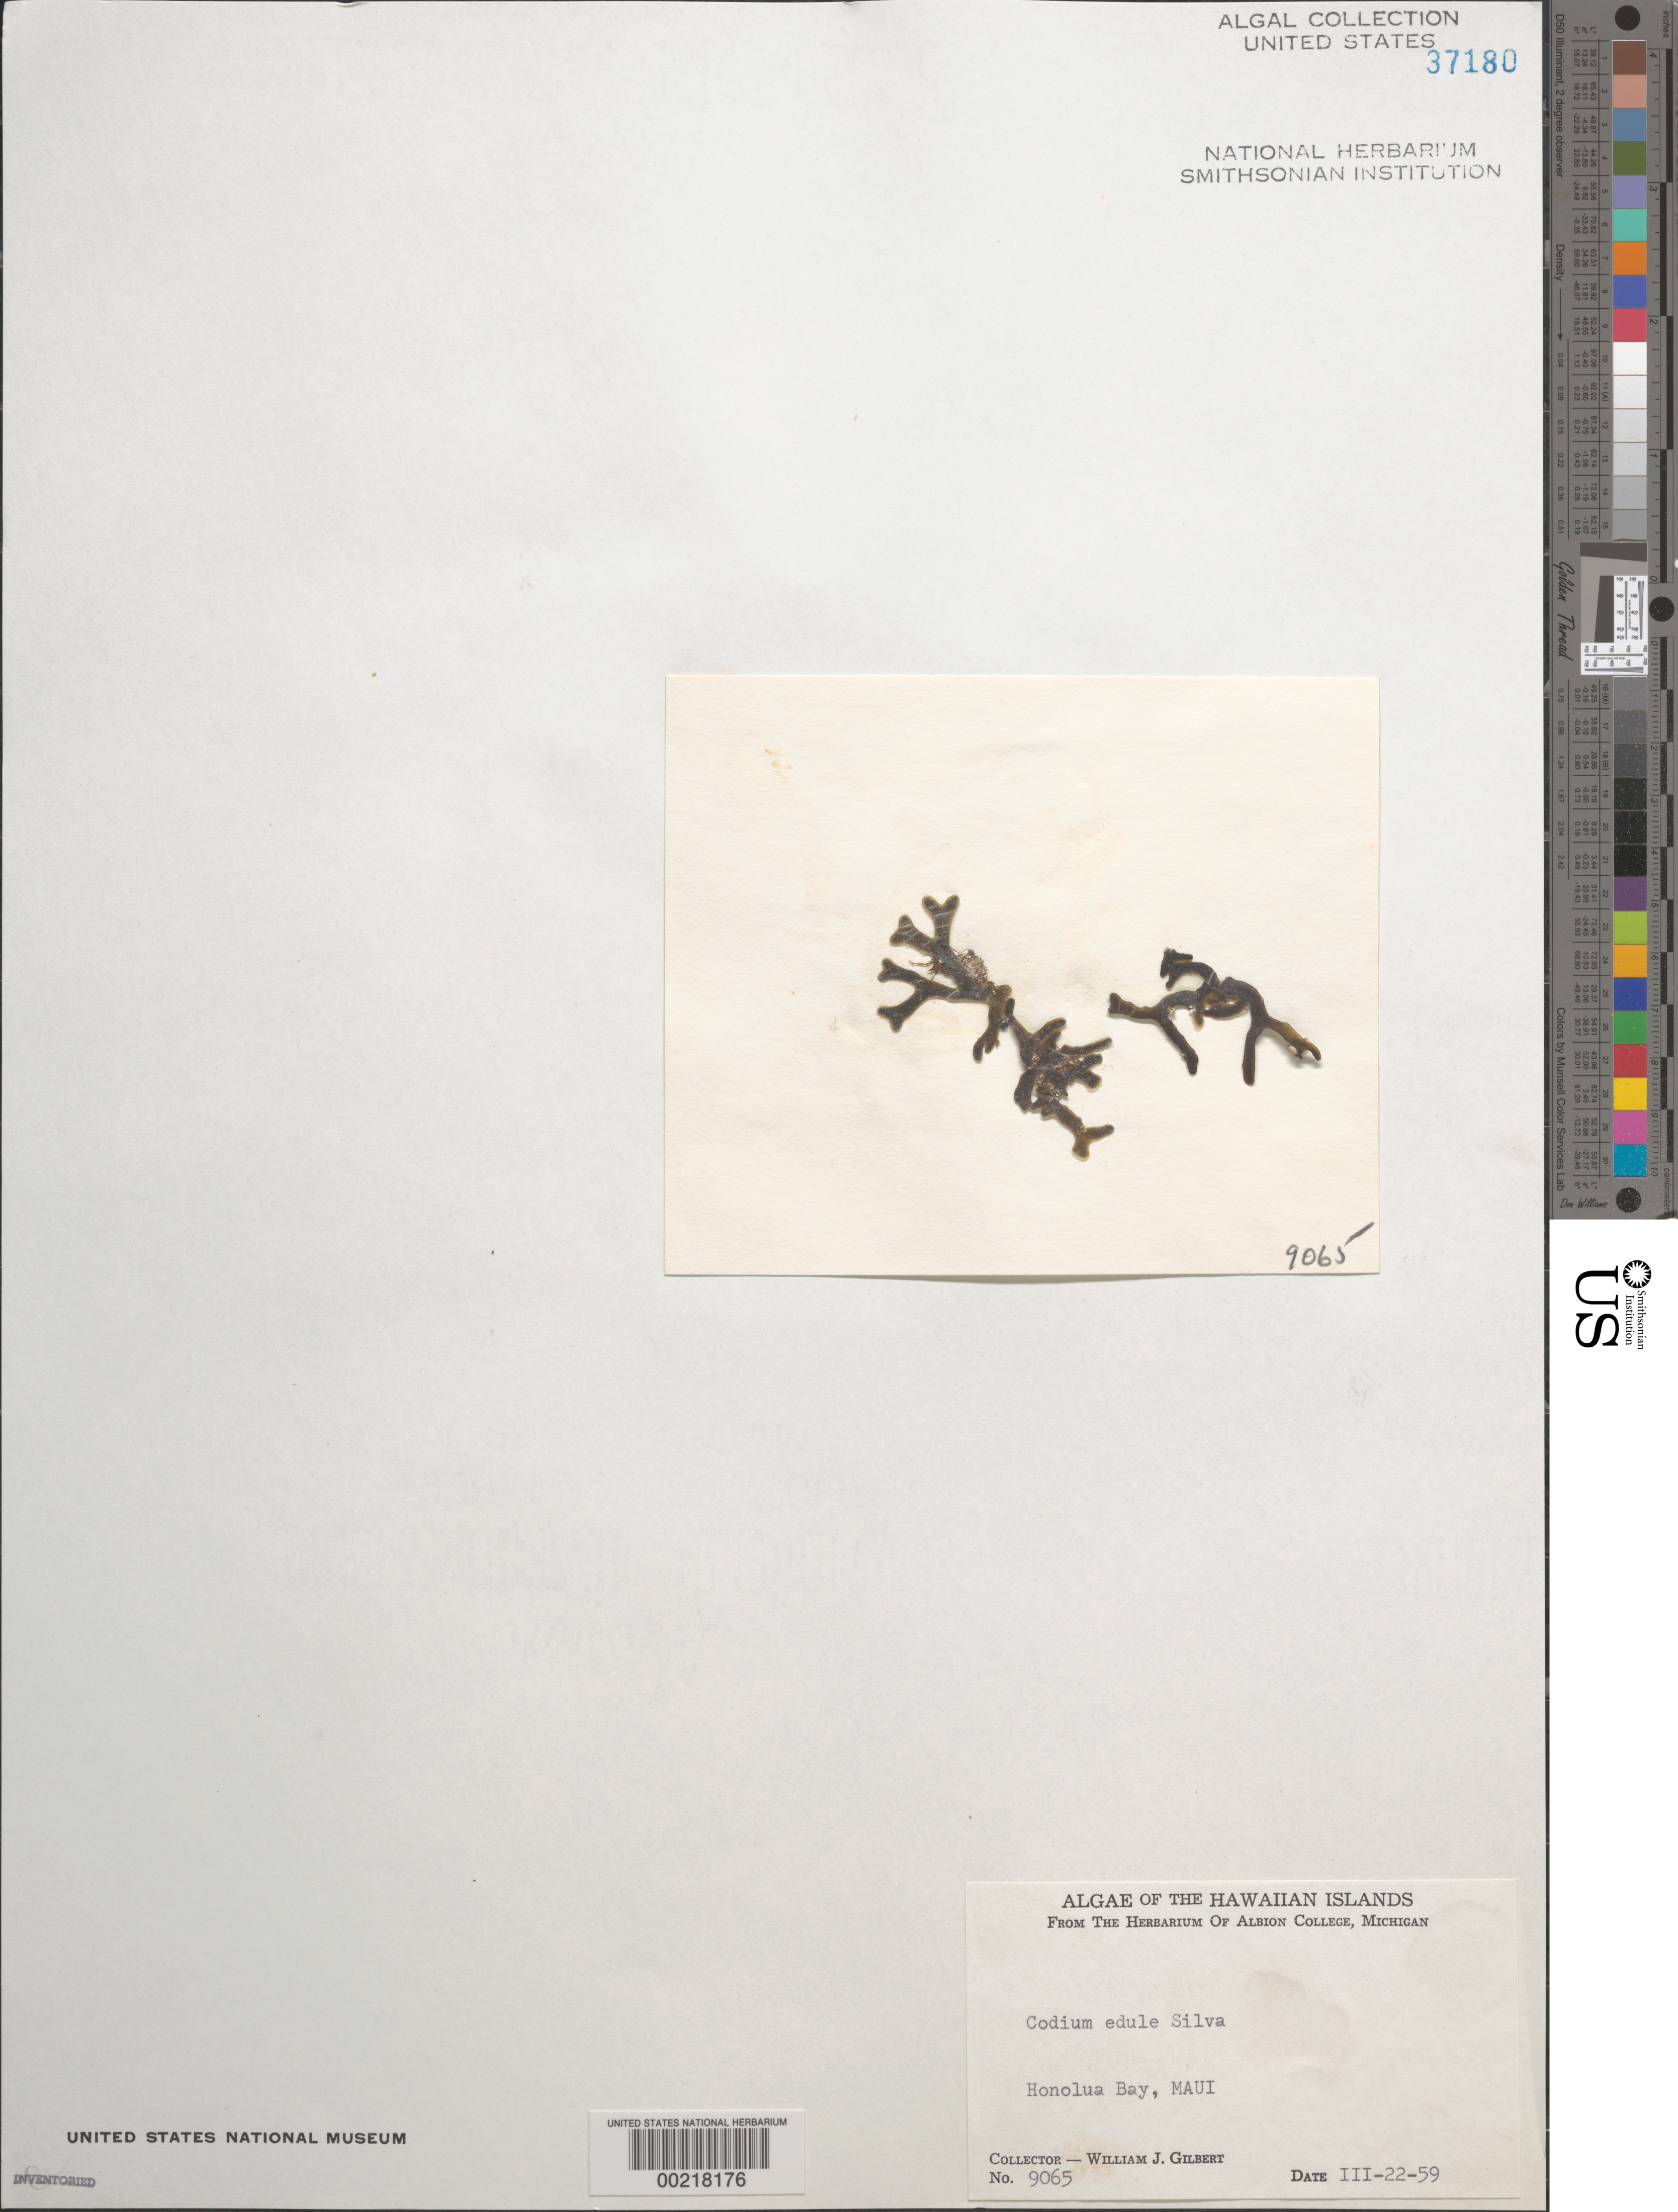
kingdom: Plantae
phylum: Chlorophyta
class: Ulvophyceae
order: Bryopsidales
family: Codiaceae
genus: Codium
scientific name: Codium edule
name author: P.C. Silva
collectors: W. J. Gilbert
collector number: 9065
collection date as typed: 22 Mar 1959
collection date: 1959-03-22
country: United States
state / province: Hawaii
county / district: Maui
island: Maui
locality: Honolua Bay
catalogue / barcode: US 37180